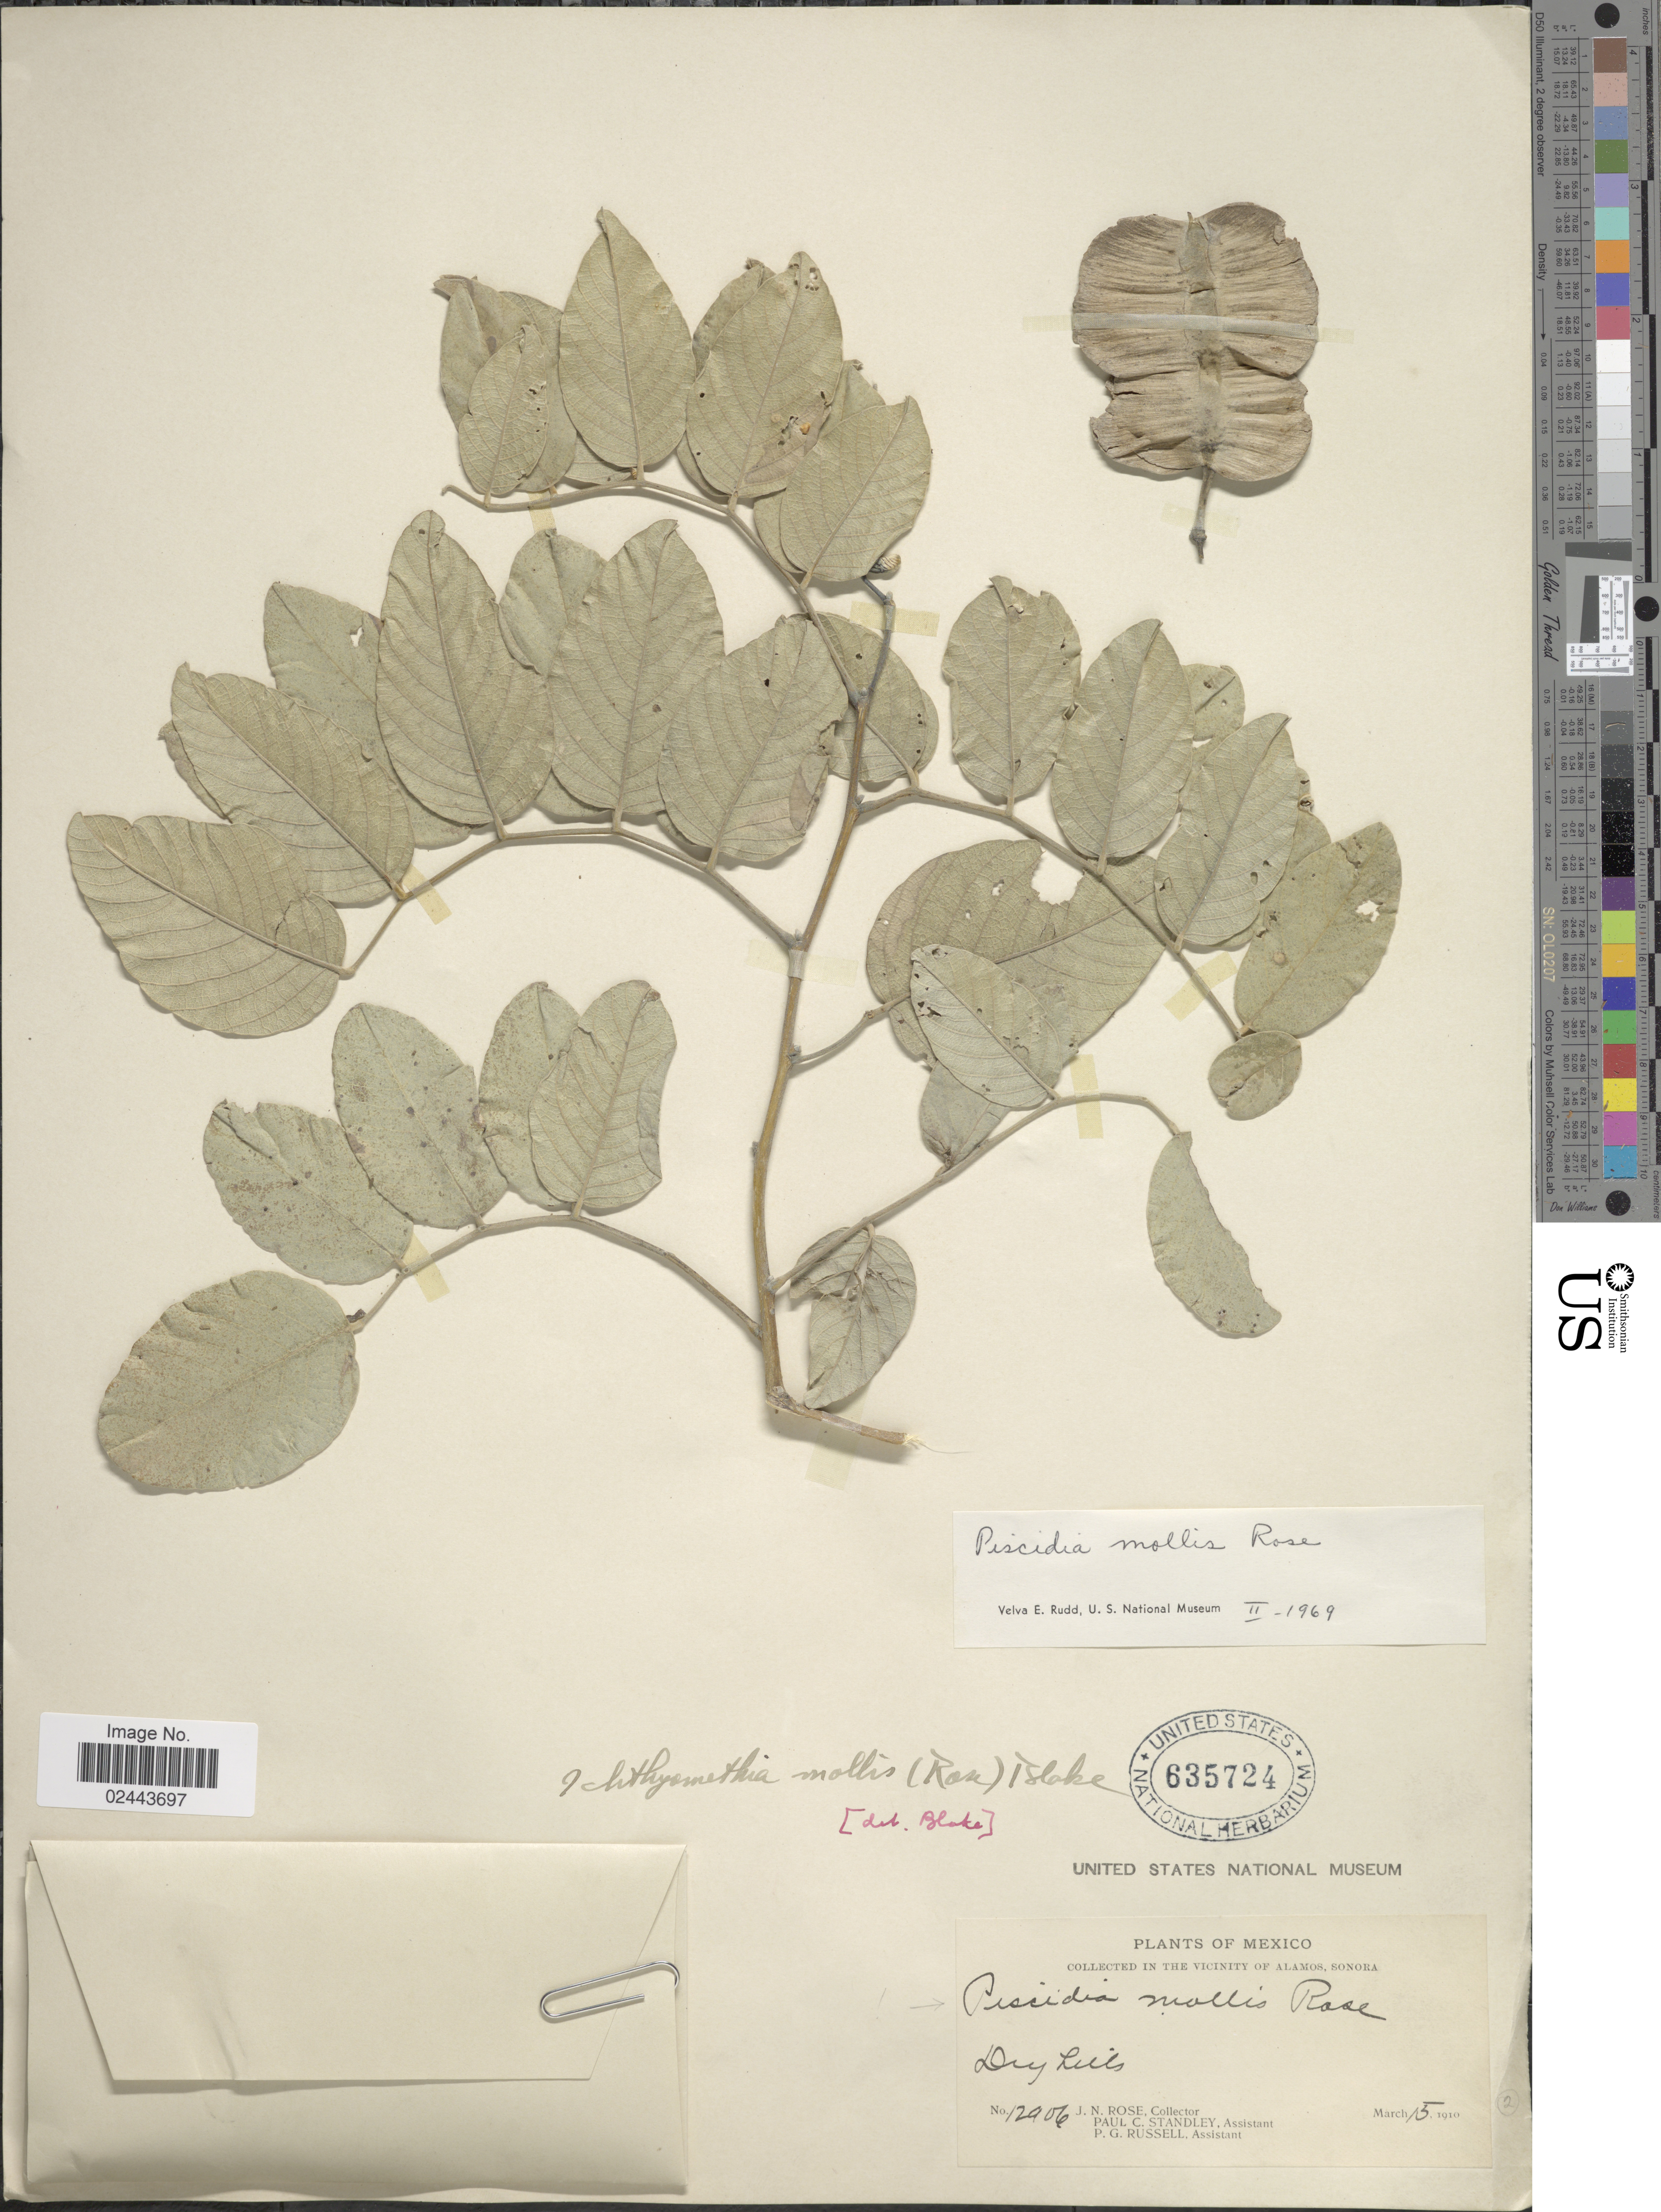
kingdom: Plantae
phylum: Tracheophyta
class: Magnoliopsida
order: Fabales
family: Fabaceae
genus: Piscidia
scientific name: Piscidia mollis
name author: Rose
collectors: J. N. Rose, P. C. Standley & P. G. Russell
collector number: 12906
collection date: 1910-03-15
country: Mexico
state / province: Sonora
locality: In the vicinity of Alamos, dry hills.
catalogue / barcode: US 635724